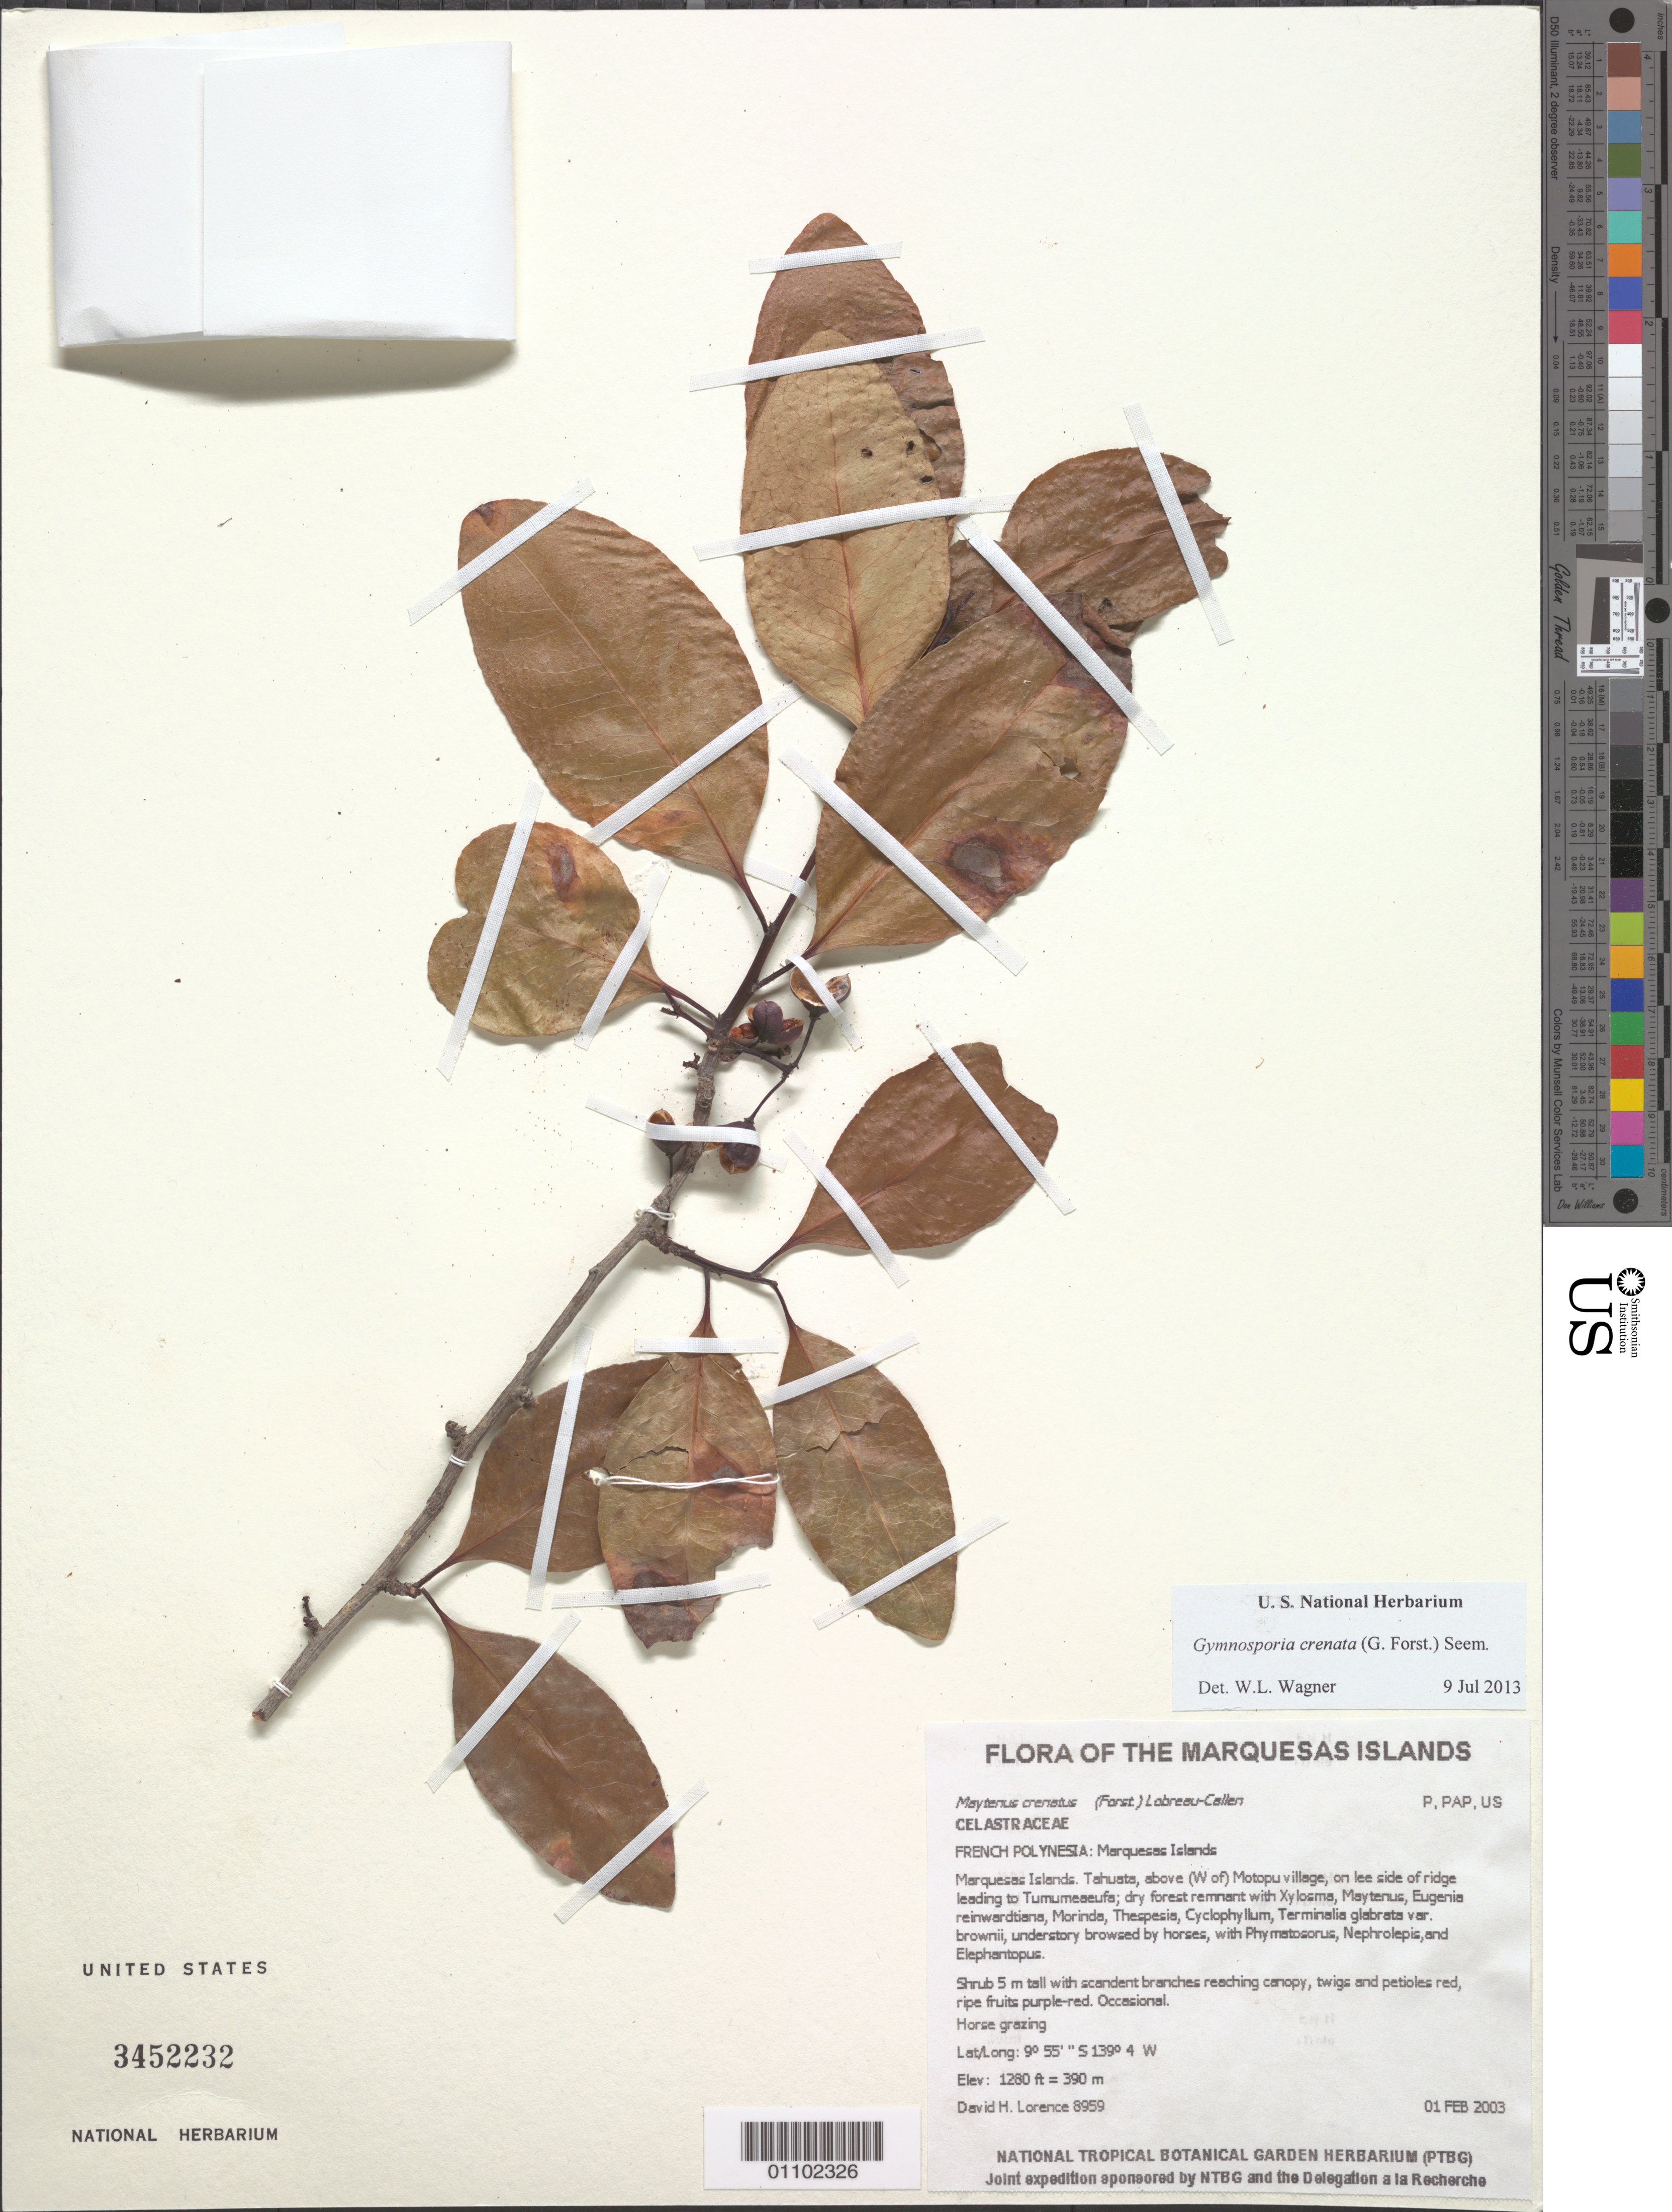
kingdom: Plantae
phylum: Tracheophyta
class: Magnoliopsida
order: Celastrales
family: Celastraceae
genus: Gymnosporia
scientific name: Gymnosporia crenata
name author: (G. Forst.) Seem.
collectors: D. Lorence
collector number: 8959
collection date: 2003-02-01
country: French Polynesia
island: Tahuata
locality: Above (W of) Motopu village, on lee side of ridge leading to Tumumeaeufa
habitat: Dry forest remnant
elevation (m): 390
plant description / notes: Horse grazing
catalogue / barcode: US 3452232